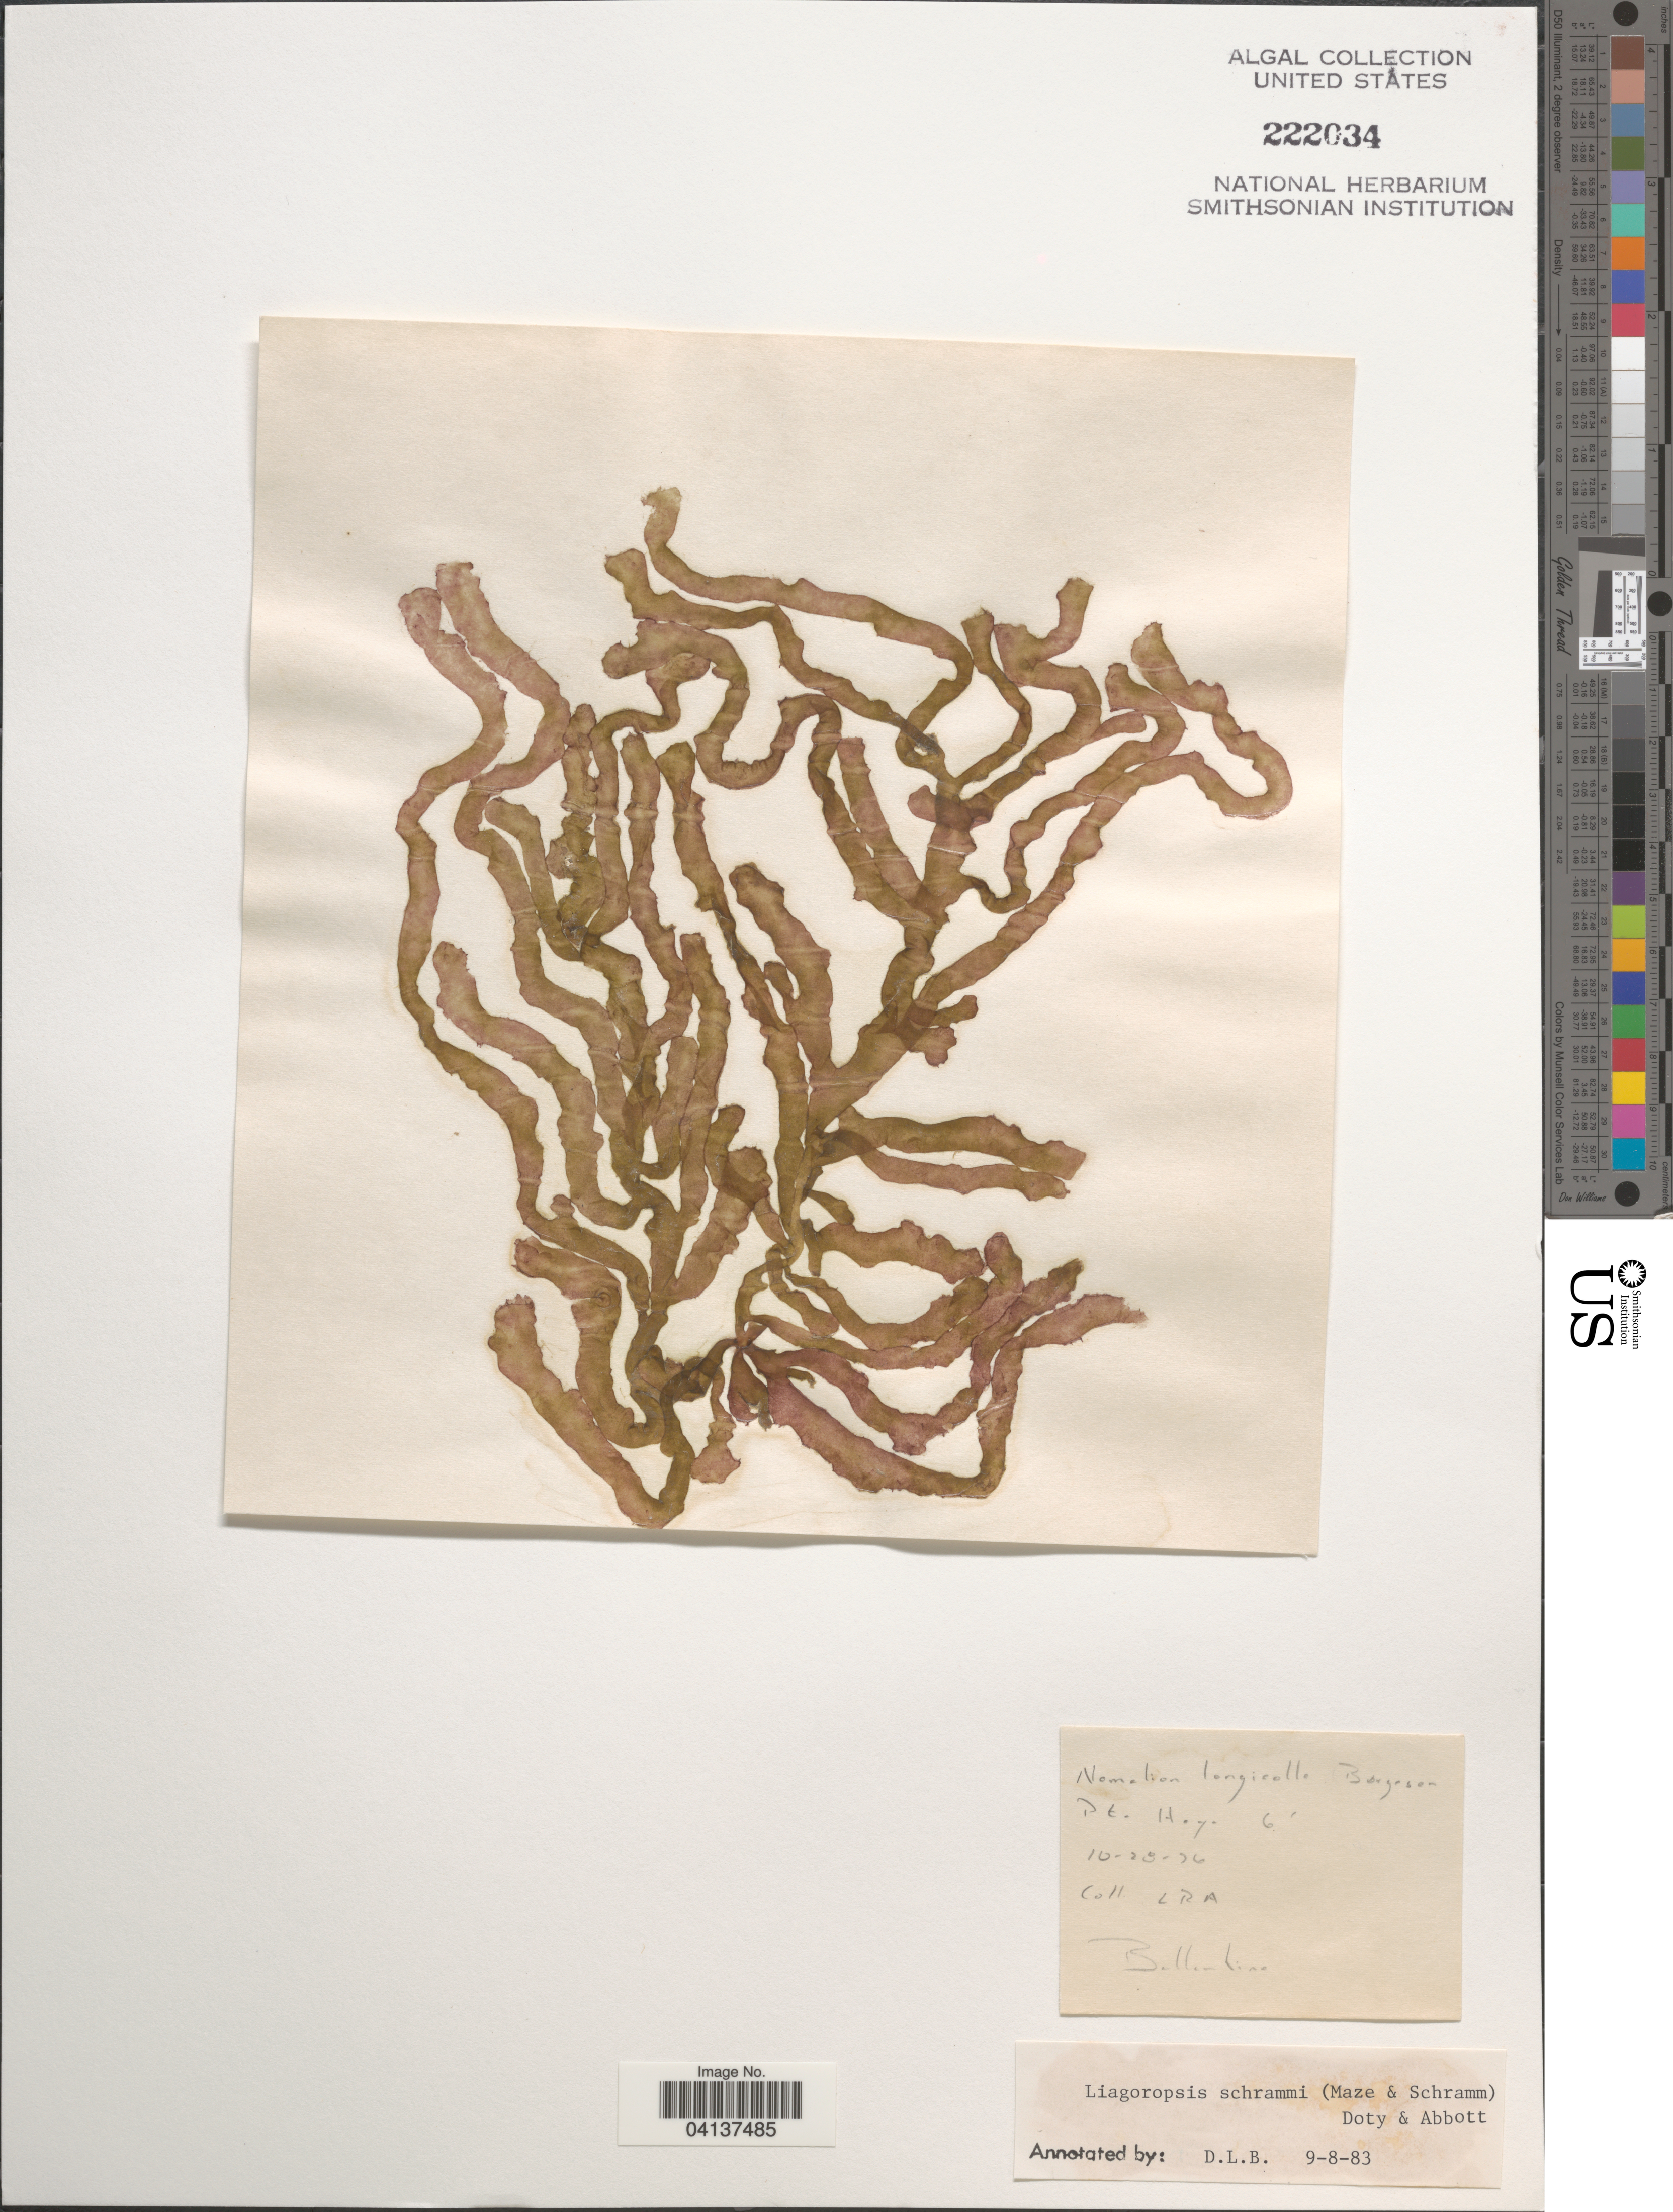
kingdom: Plantae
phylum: Rhodophyta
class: Florideophyceae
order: Nemaliales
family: Liagoraceae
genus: Liagoropsis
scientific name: Liagoropsis schrammii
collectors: L. R. A.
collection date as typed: Transcribed d/m/y: 28/10/76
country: Puerto Rico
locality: Pta Haya.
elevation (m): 2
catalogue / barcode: US 222034